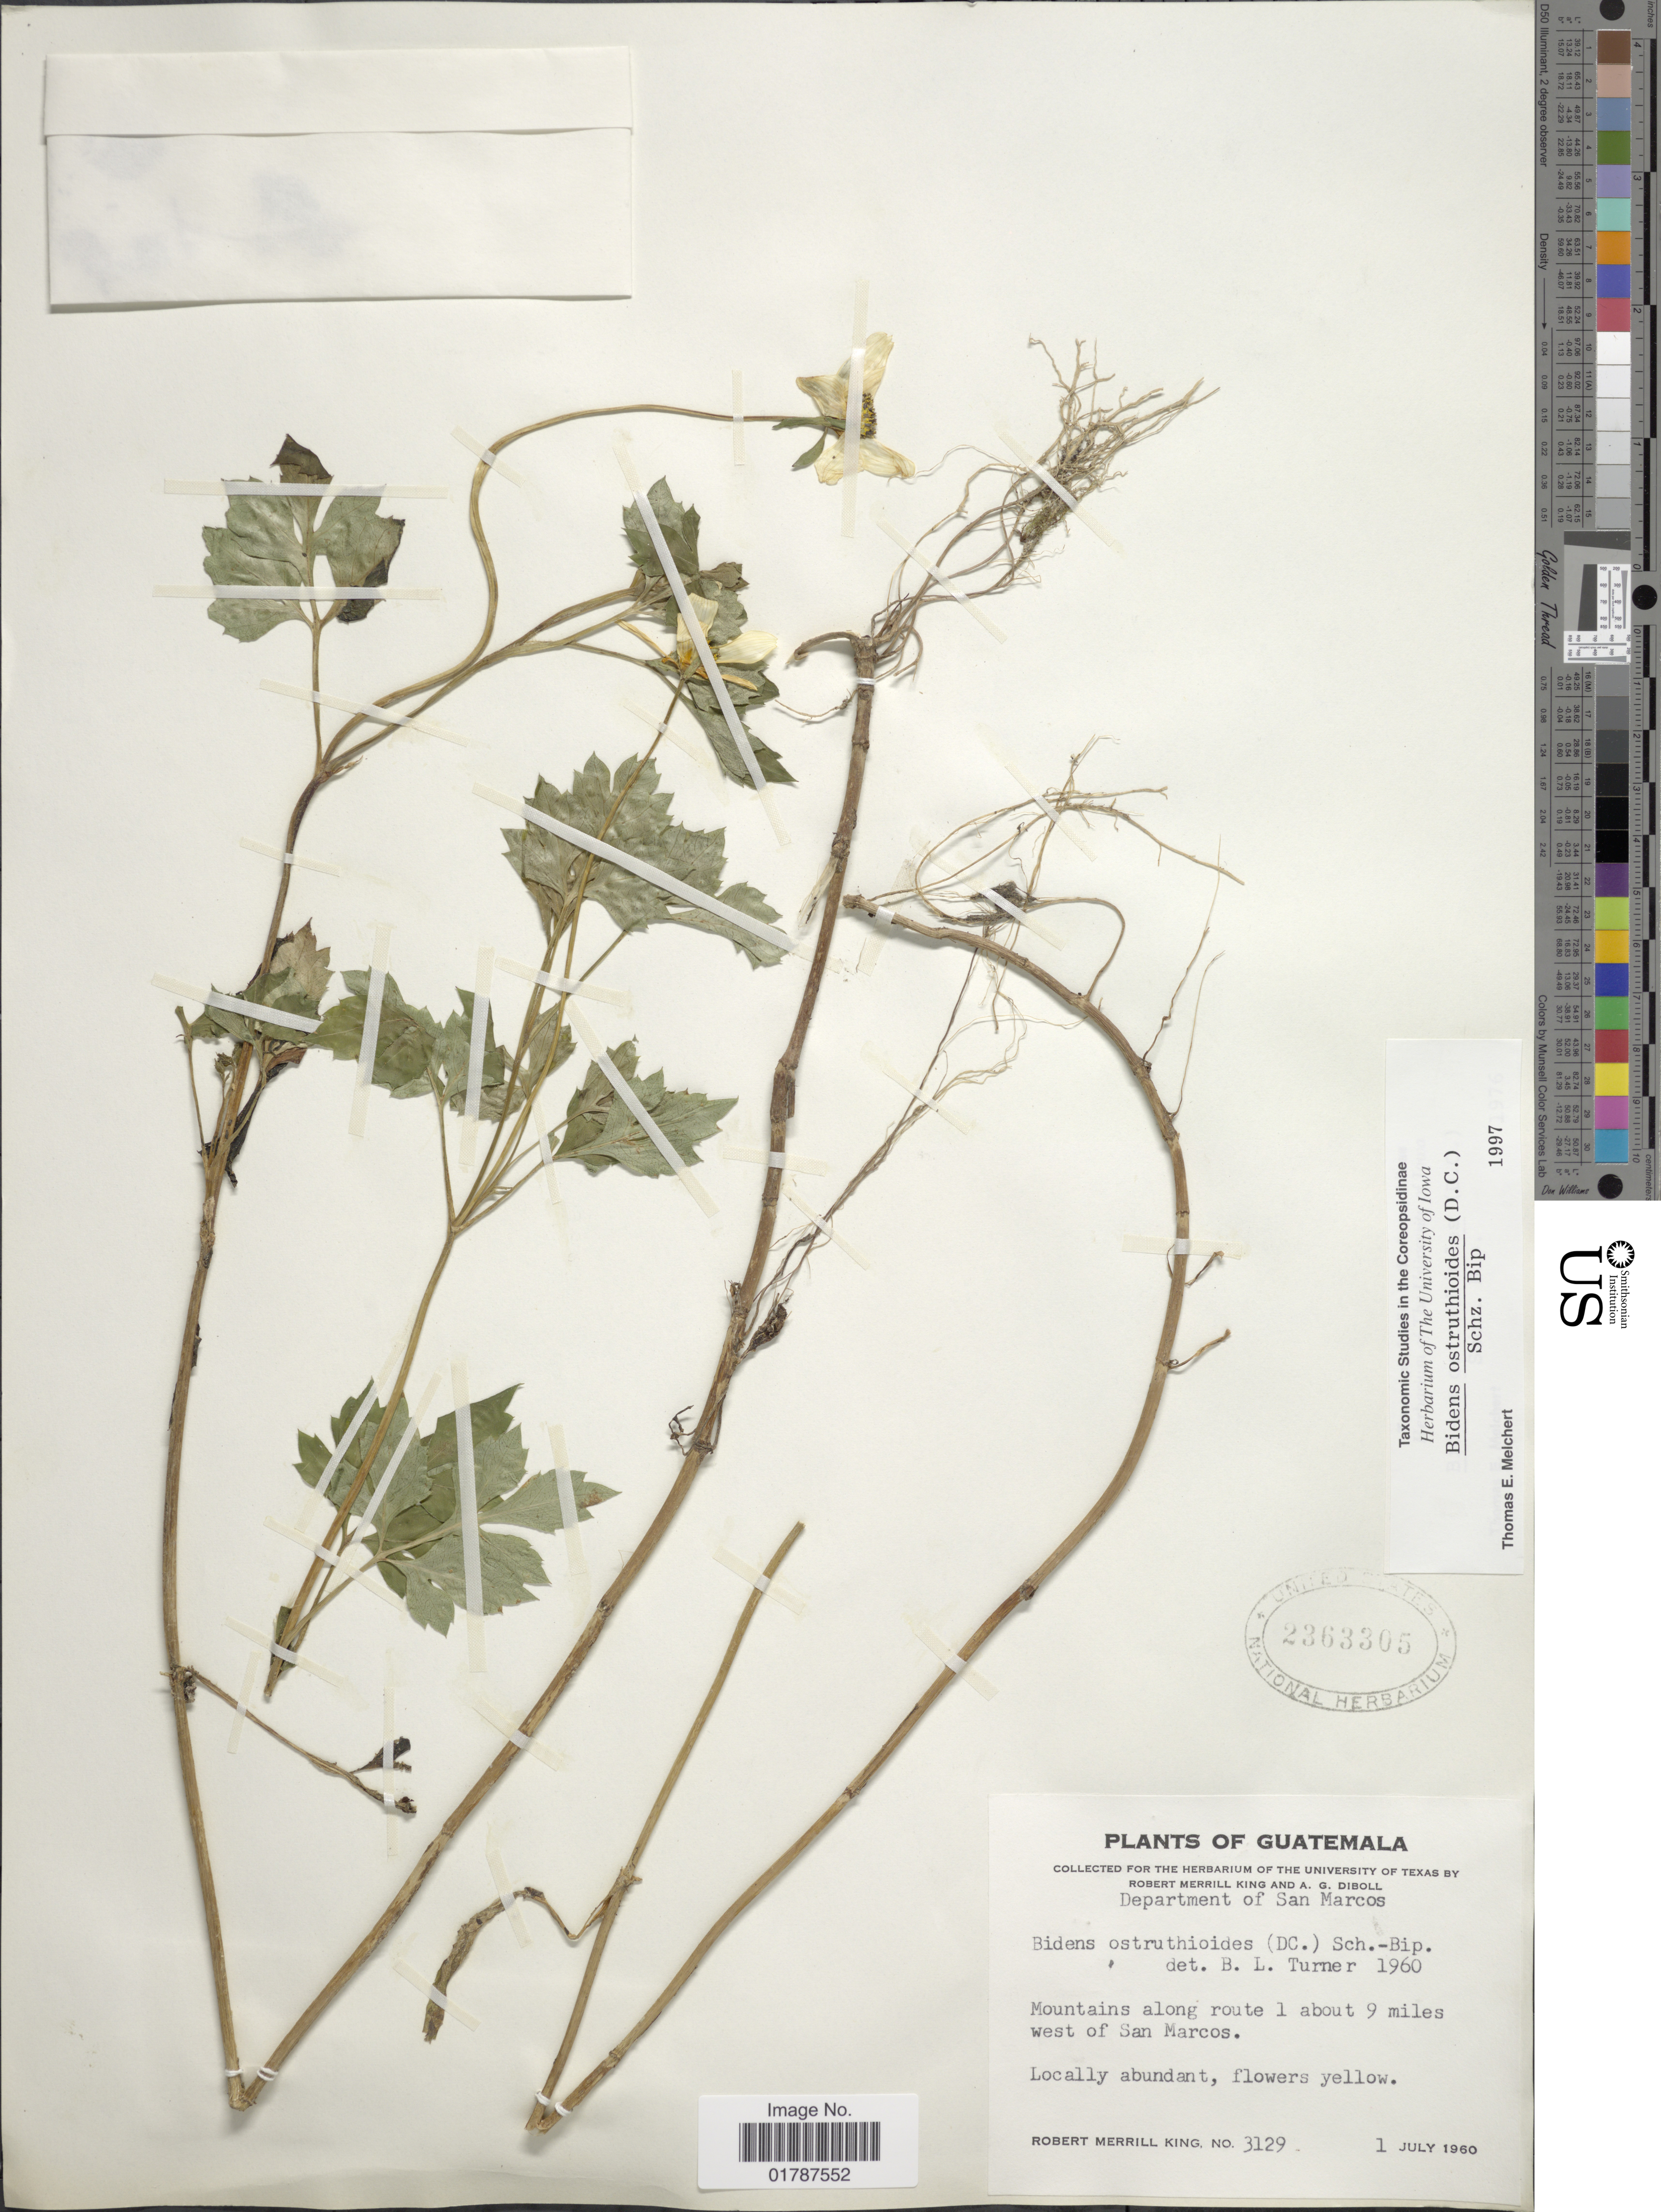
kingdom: Plantae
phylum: Tracheophyta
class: Magnoliopsida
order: Asterales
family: Asteraceae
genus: Bidens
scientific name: Bidens ostruthioides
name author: (DC.) Sch. Bip.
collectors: R. M. King & A. Diboll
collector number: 3129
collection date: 1960-07-01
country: Guatemala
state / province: San Marcos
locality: Department of San Marcos, Mountains along route 1 about 9 miles west of San Marcos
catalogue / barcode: US 2363305